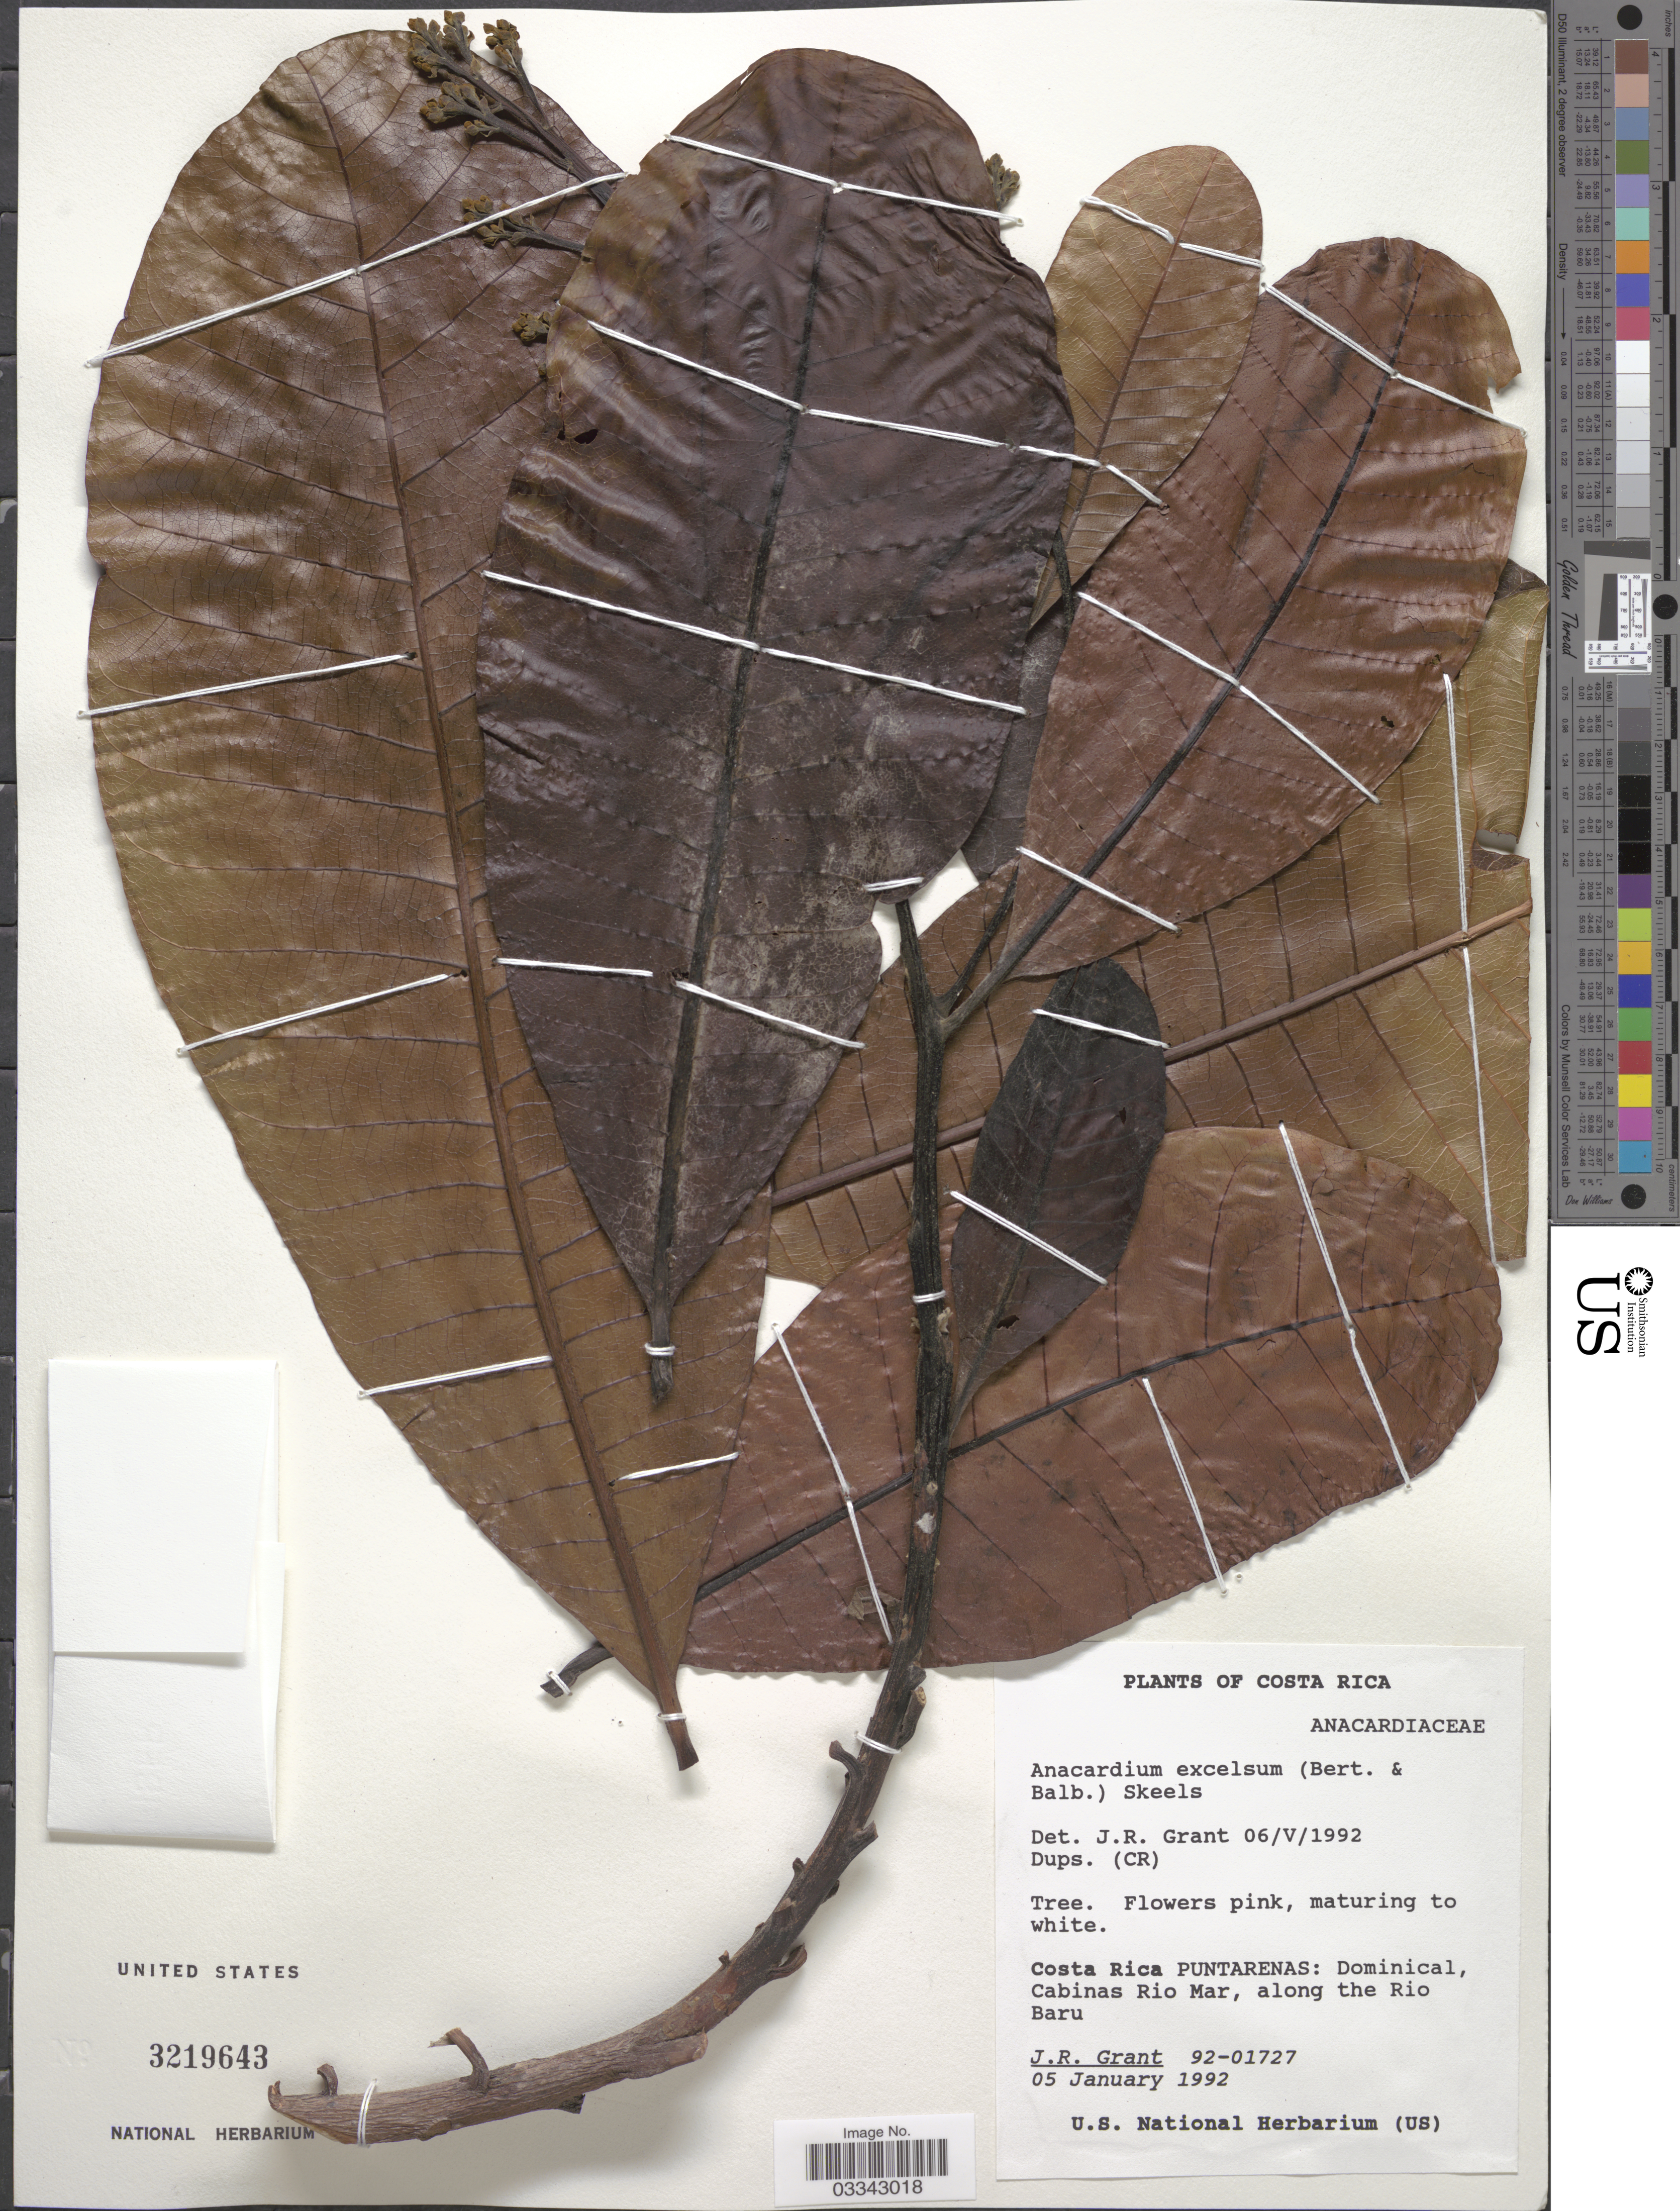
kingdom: Plantae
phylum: Tracheophyta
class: Magnoliopsida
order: Sapindales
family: Anacardiaceae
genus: Anacardium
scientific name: Anacardium excelsum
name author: (Kunth) Skeels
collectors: J. Grant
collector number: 92-01727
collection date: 1992-01-05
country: Costa Rica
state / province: Puntarenas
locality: Dominical, Cabinas Rio Mar, along the Rio Baru.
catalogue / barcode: US 3219643